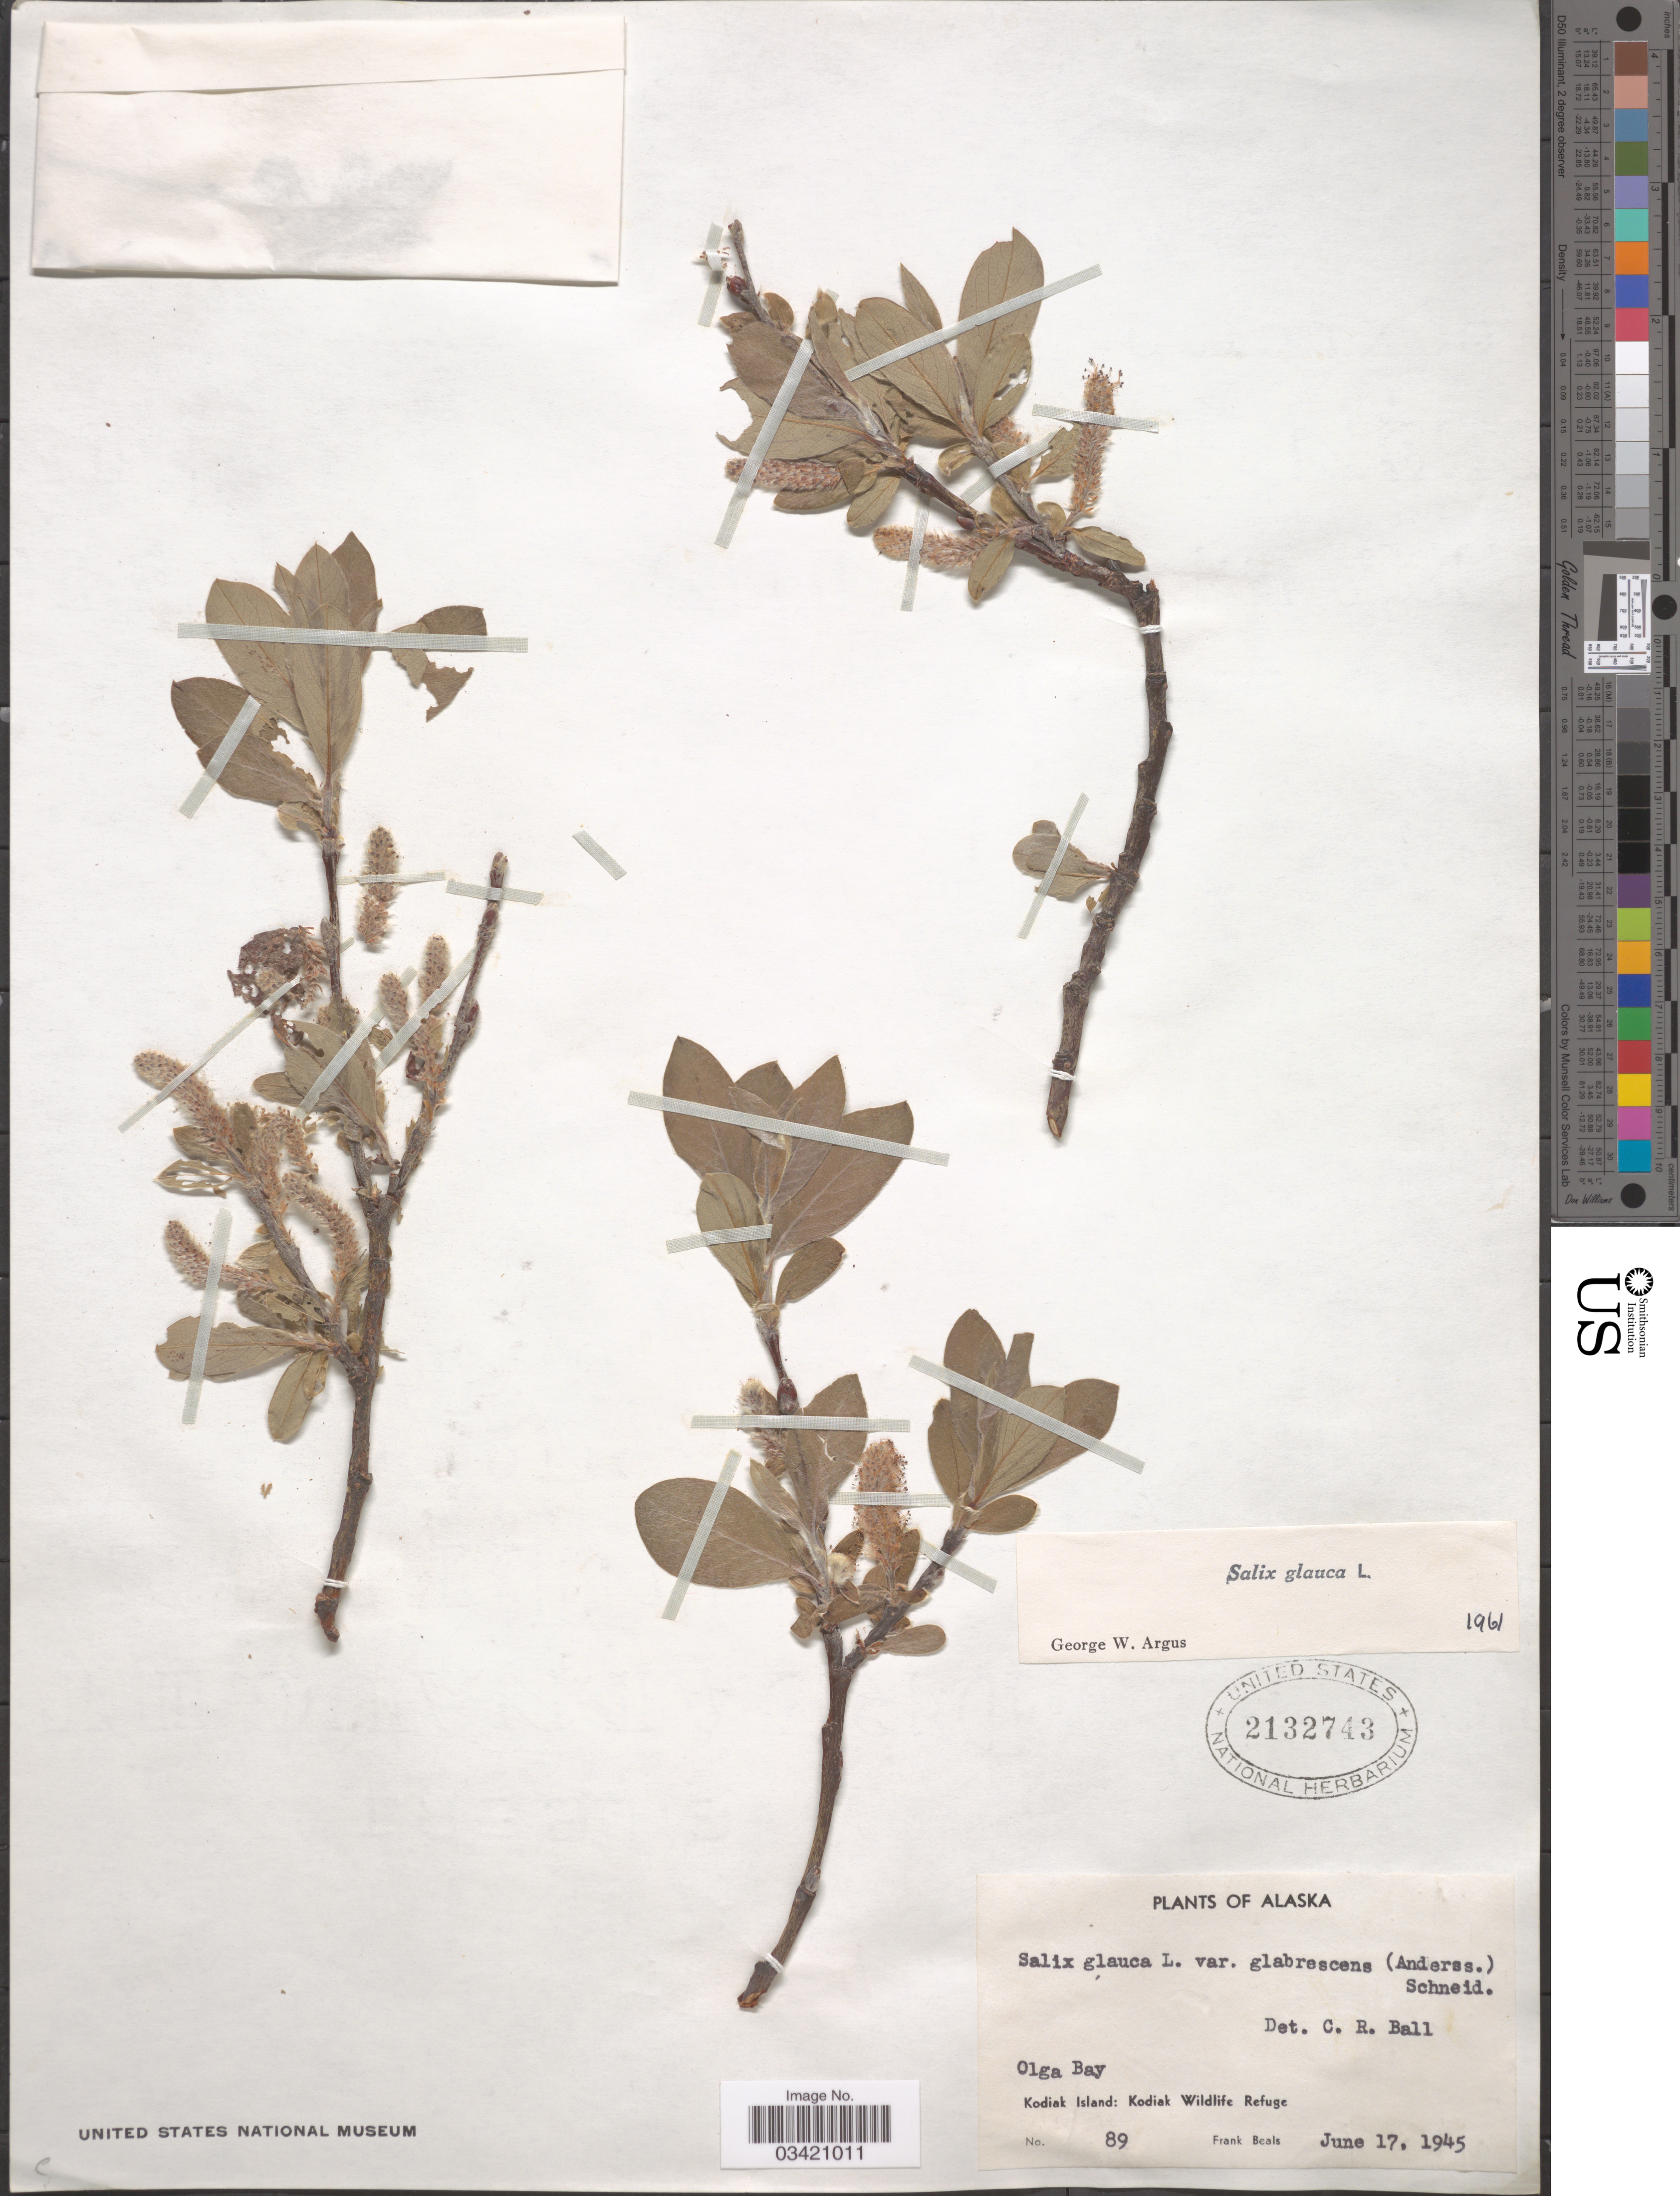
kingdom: Plantae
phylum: Tracheophyta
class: Magnoliopsida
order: Malpighiales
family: Salicaceae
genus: Salix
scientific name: Salix glauca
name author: L.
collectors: F. Beals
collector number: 89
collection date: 1945-06-17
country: United States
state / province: Alaska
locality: Olga Bay. Kodiak Island: Kodiak Wildlife Refuge.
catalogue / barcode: US 2132743